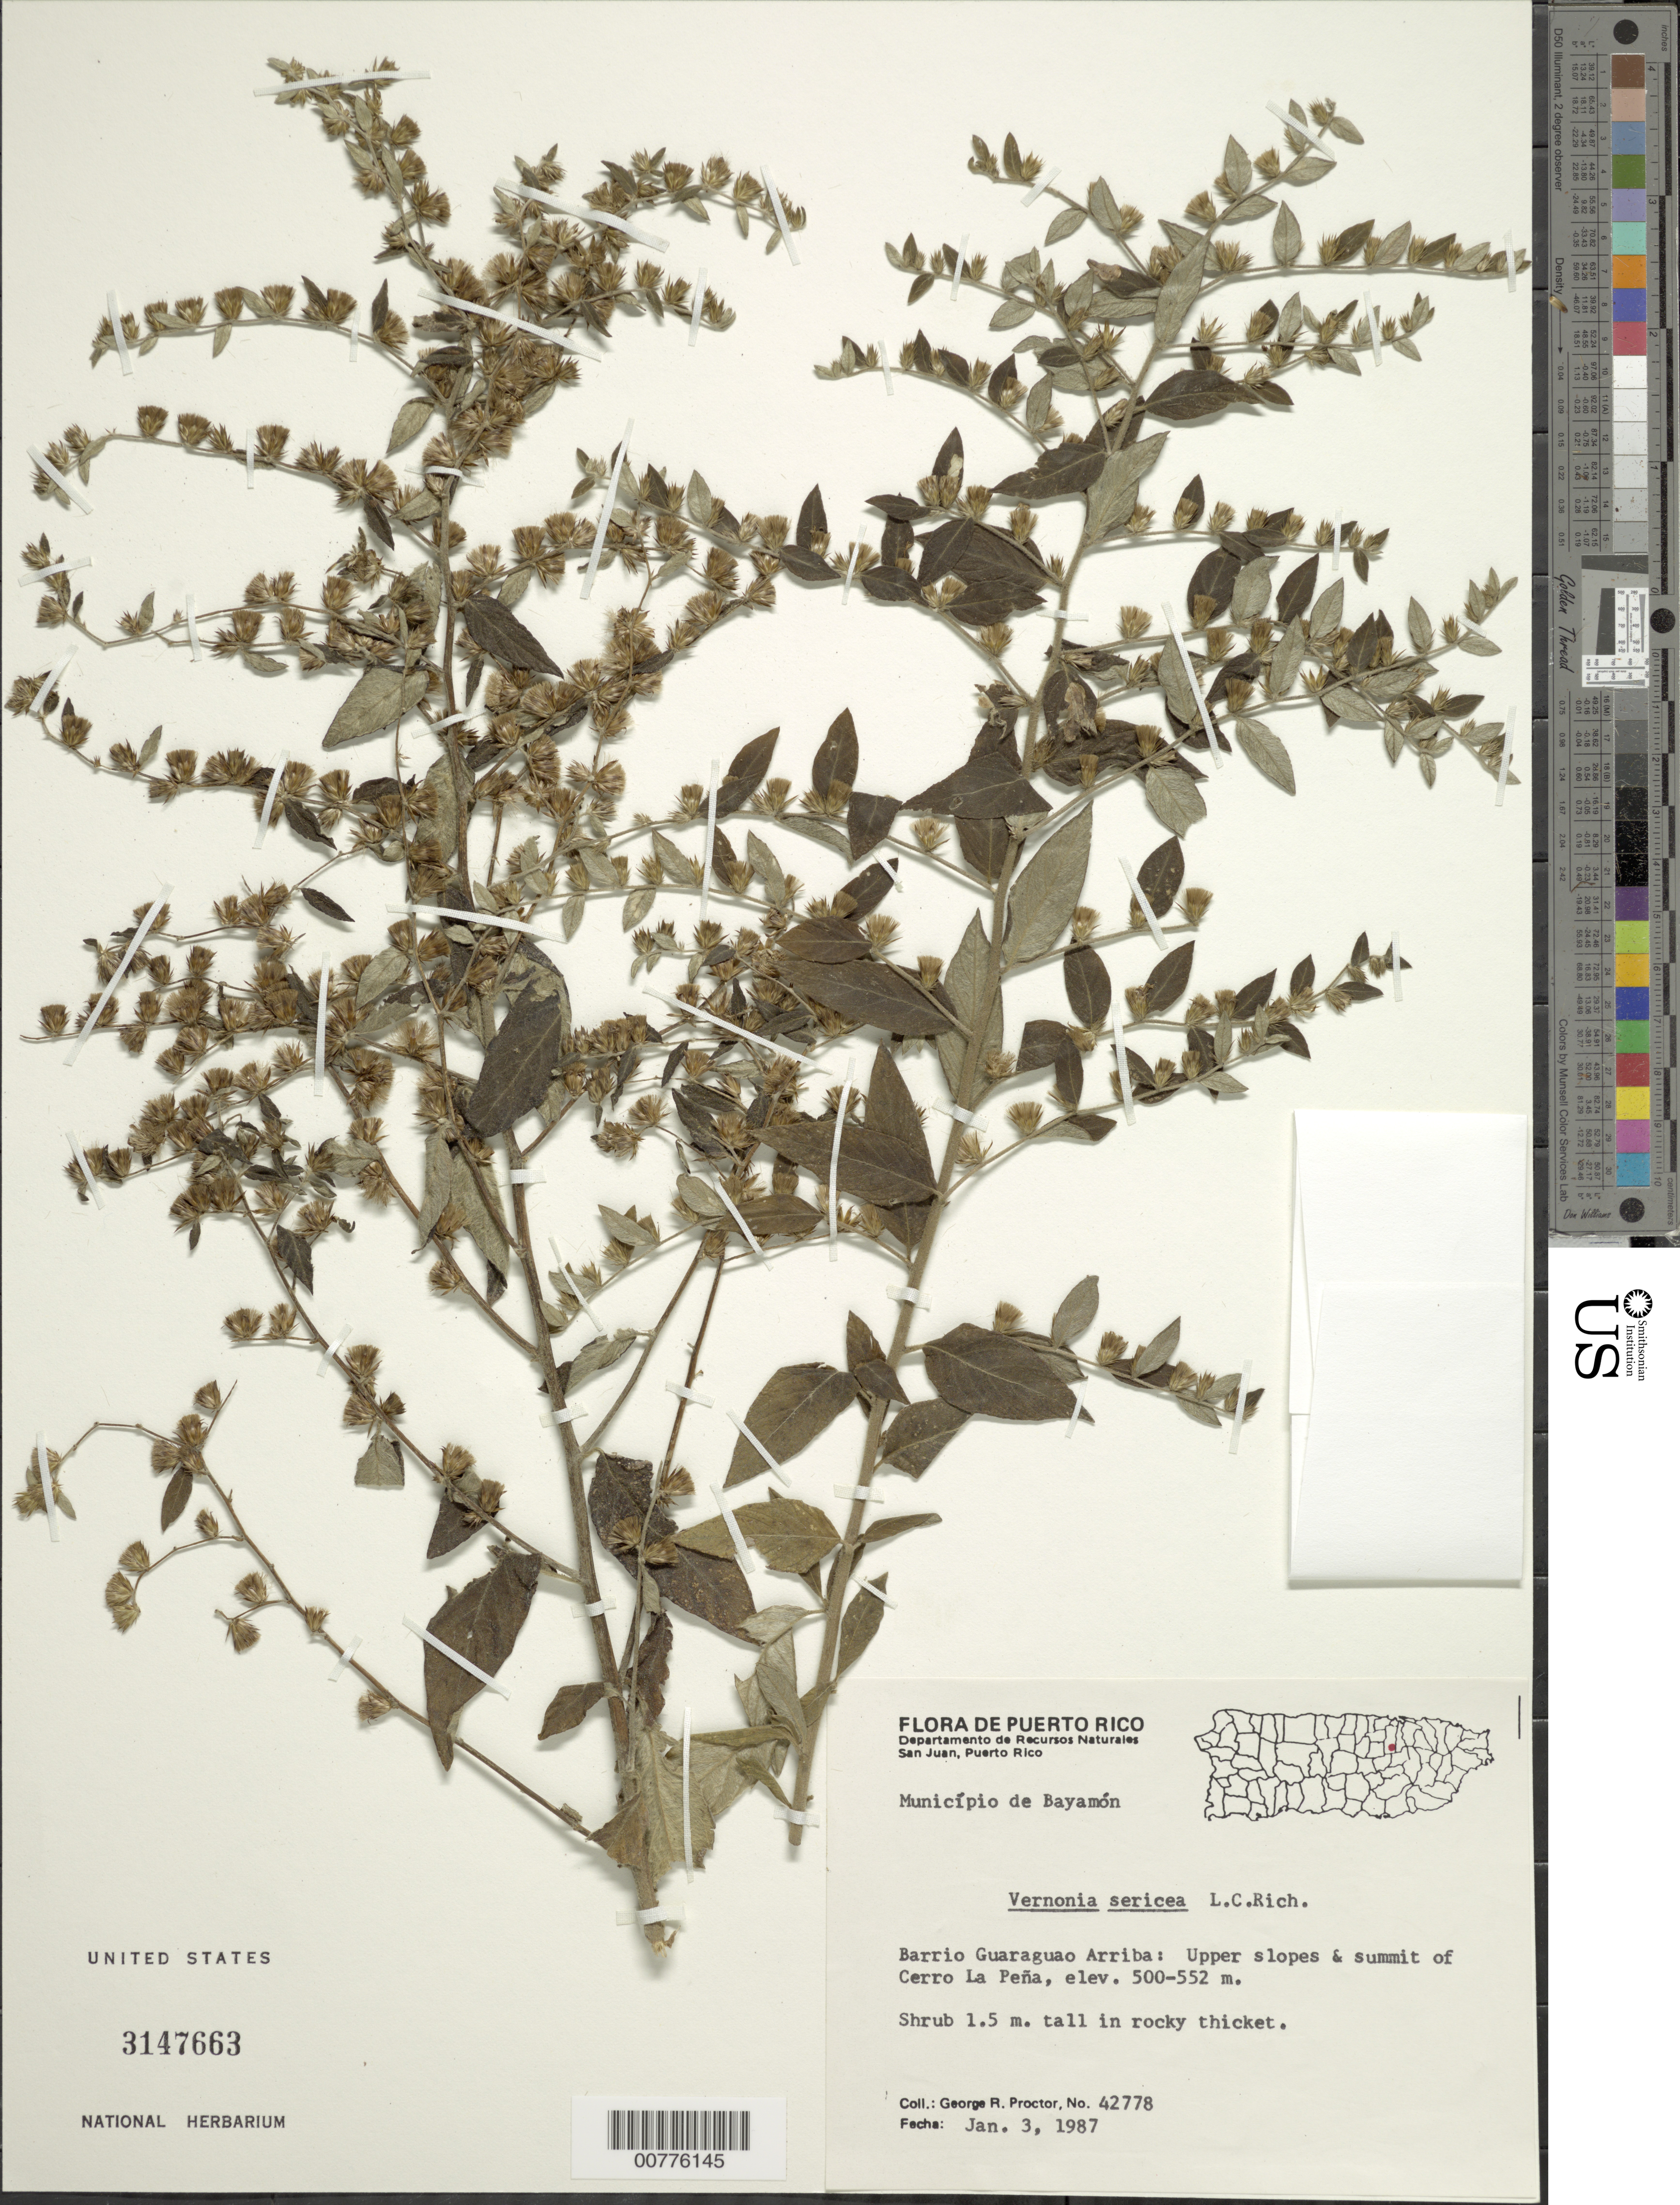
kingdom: Plantae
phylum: Tracheophyta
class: Magnoliopsida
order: Asterales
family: Asteraceae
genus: Lepidaploa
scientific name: Lepidaploa sericea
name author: (Rich.) H. Rob.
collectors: G. R. Proctor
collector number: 42778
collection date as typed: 03 Jan 1987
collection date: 1987-01-03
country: Puerto Rico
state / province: Bayamón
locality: Barrio Guaraguao Arriba: upper slopes and summit of Cerro La Peña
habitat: Rocky thicket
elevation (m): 500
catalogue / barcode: US 3147663